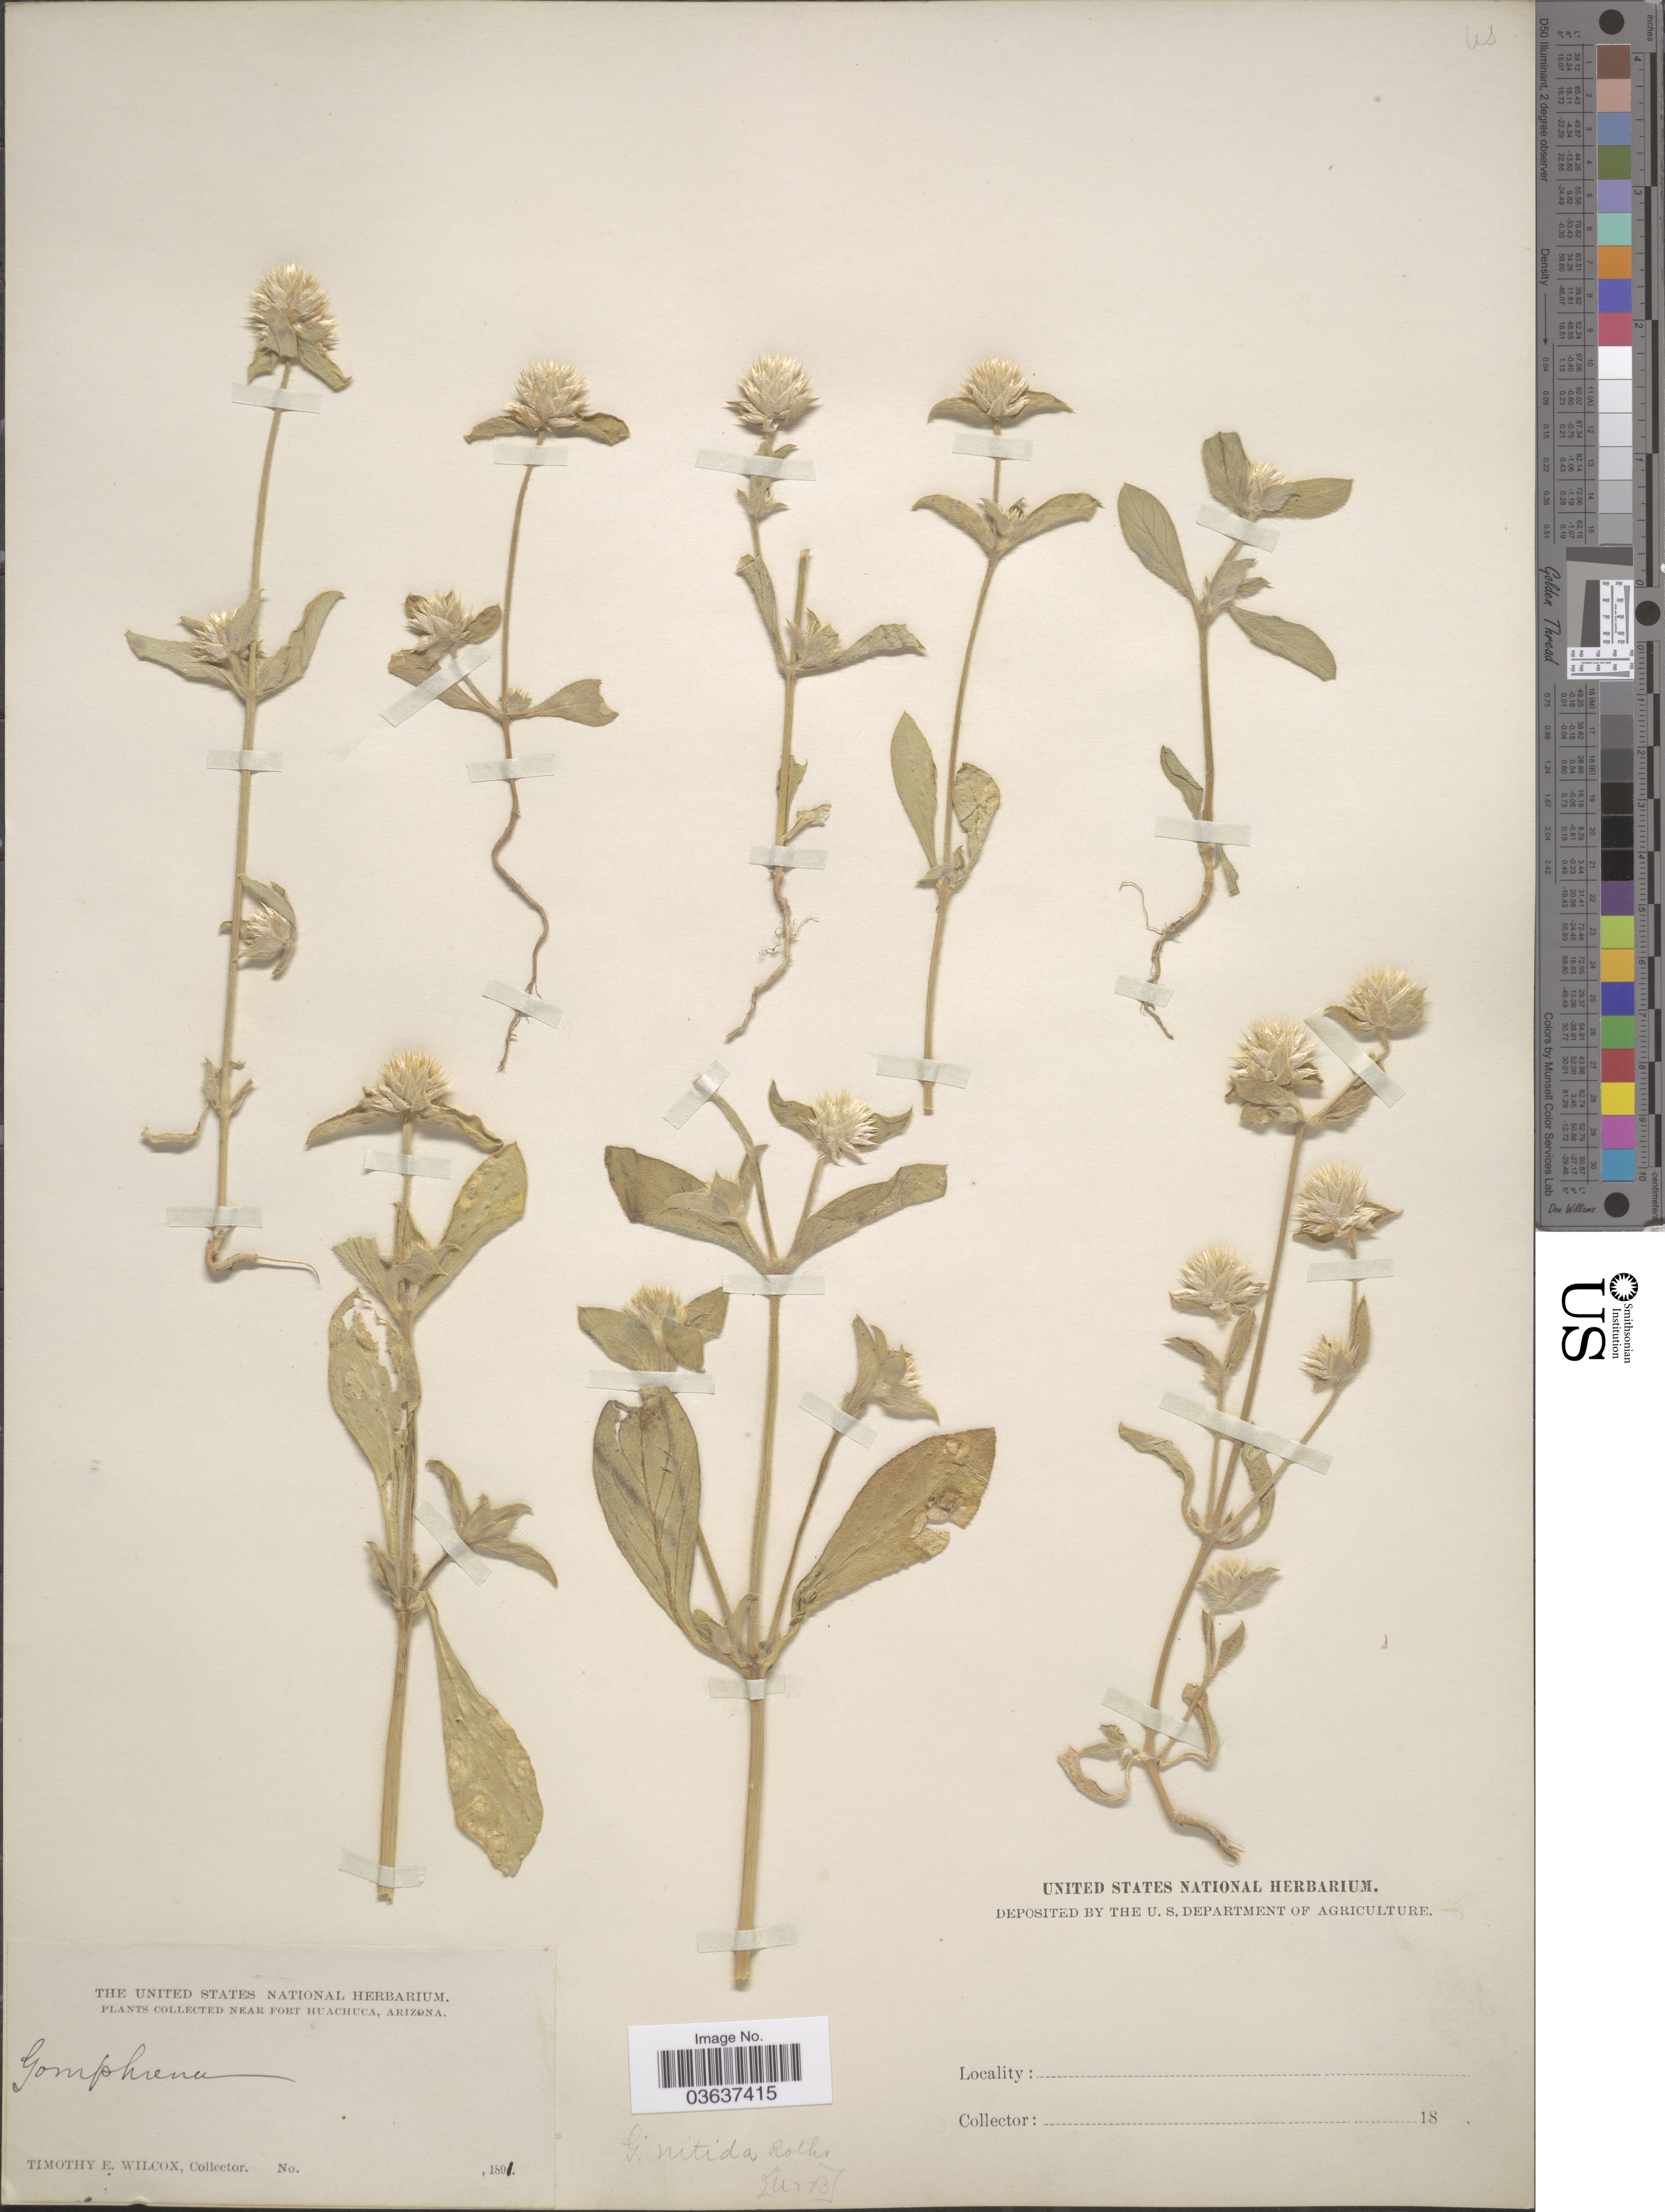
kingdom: Plantae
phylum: Tracheophyta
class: Magnoliopsida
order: Caryophyllales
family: Amaranthaceae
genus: Gomphrena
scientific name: Gomphrena nitida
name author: Rothr.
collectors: T. E. Wilcox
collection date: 1891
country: United States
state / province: Arizona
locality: Near Fort Huachuca.